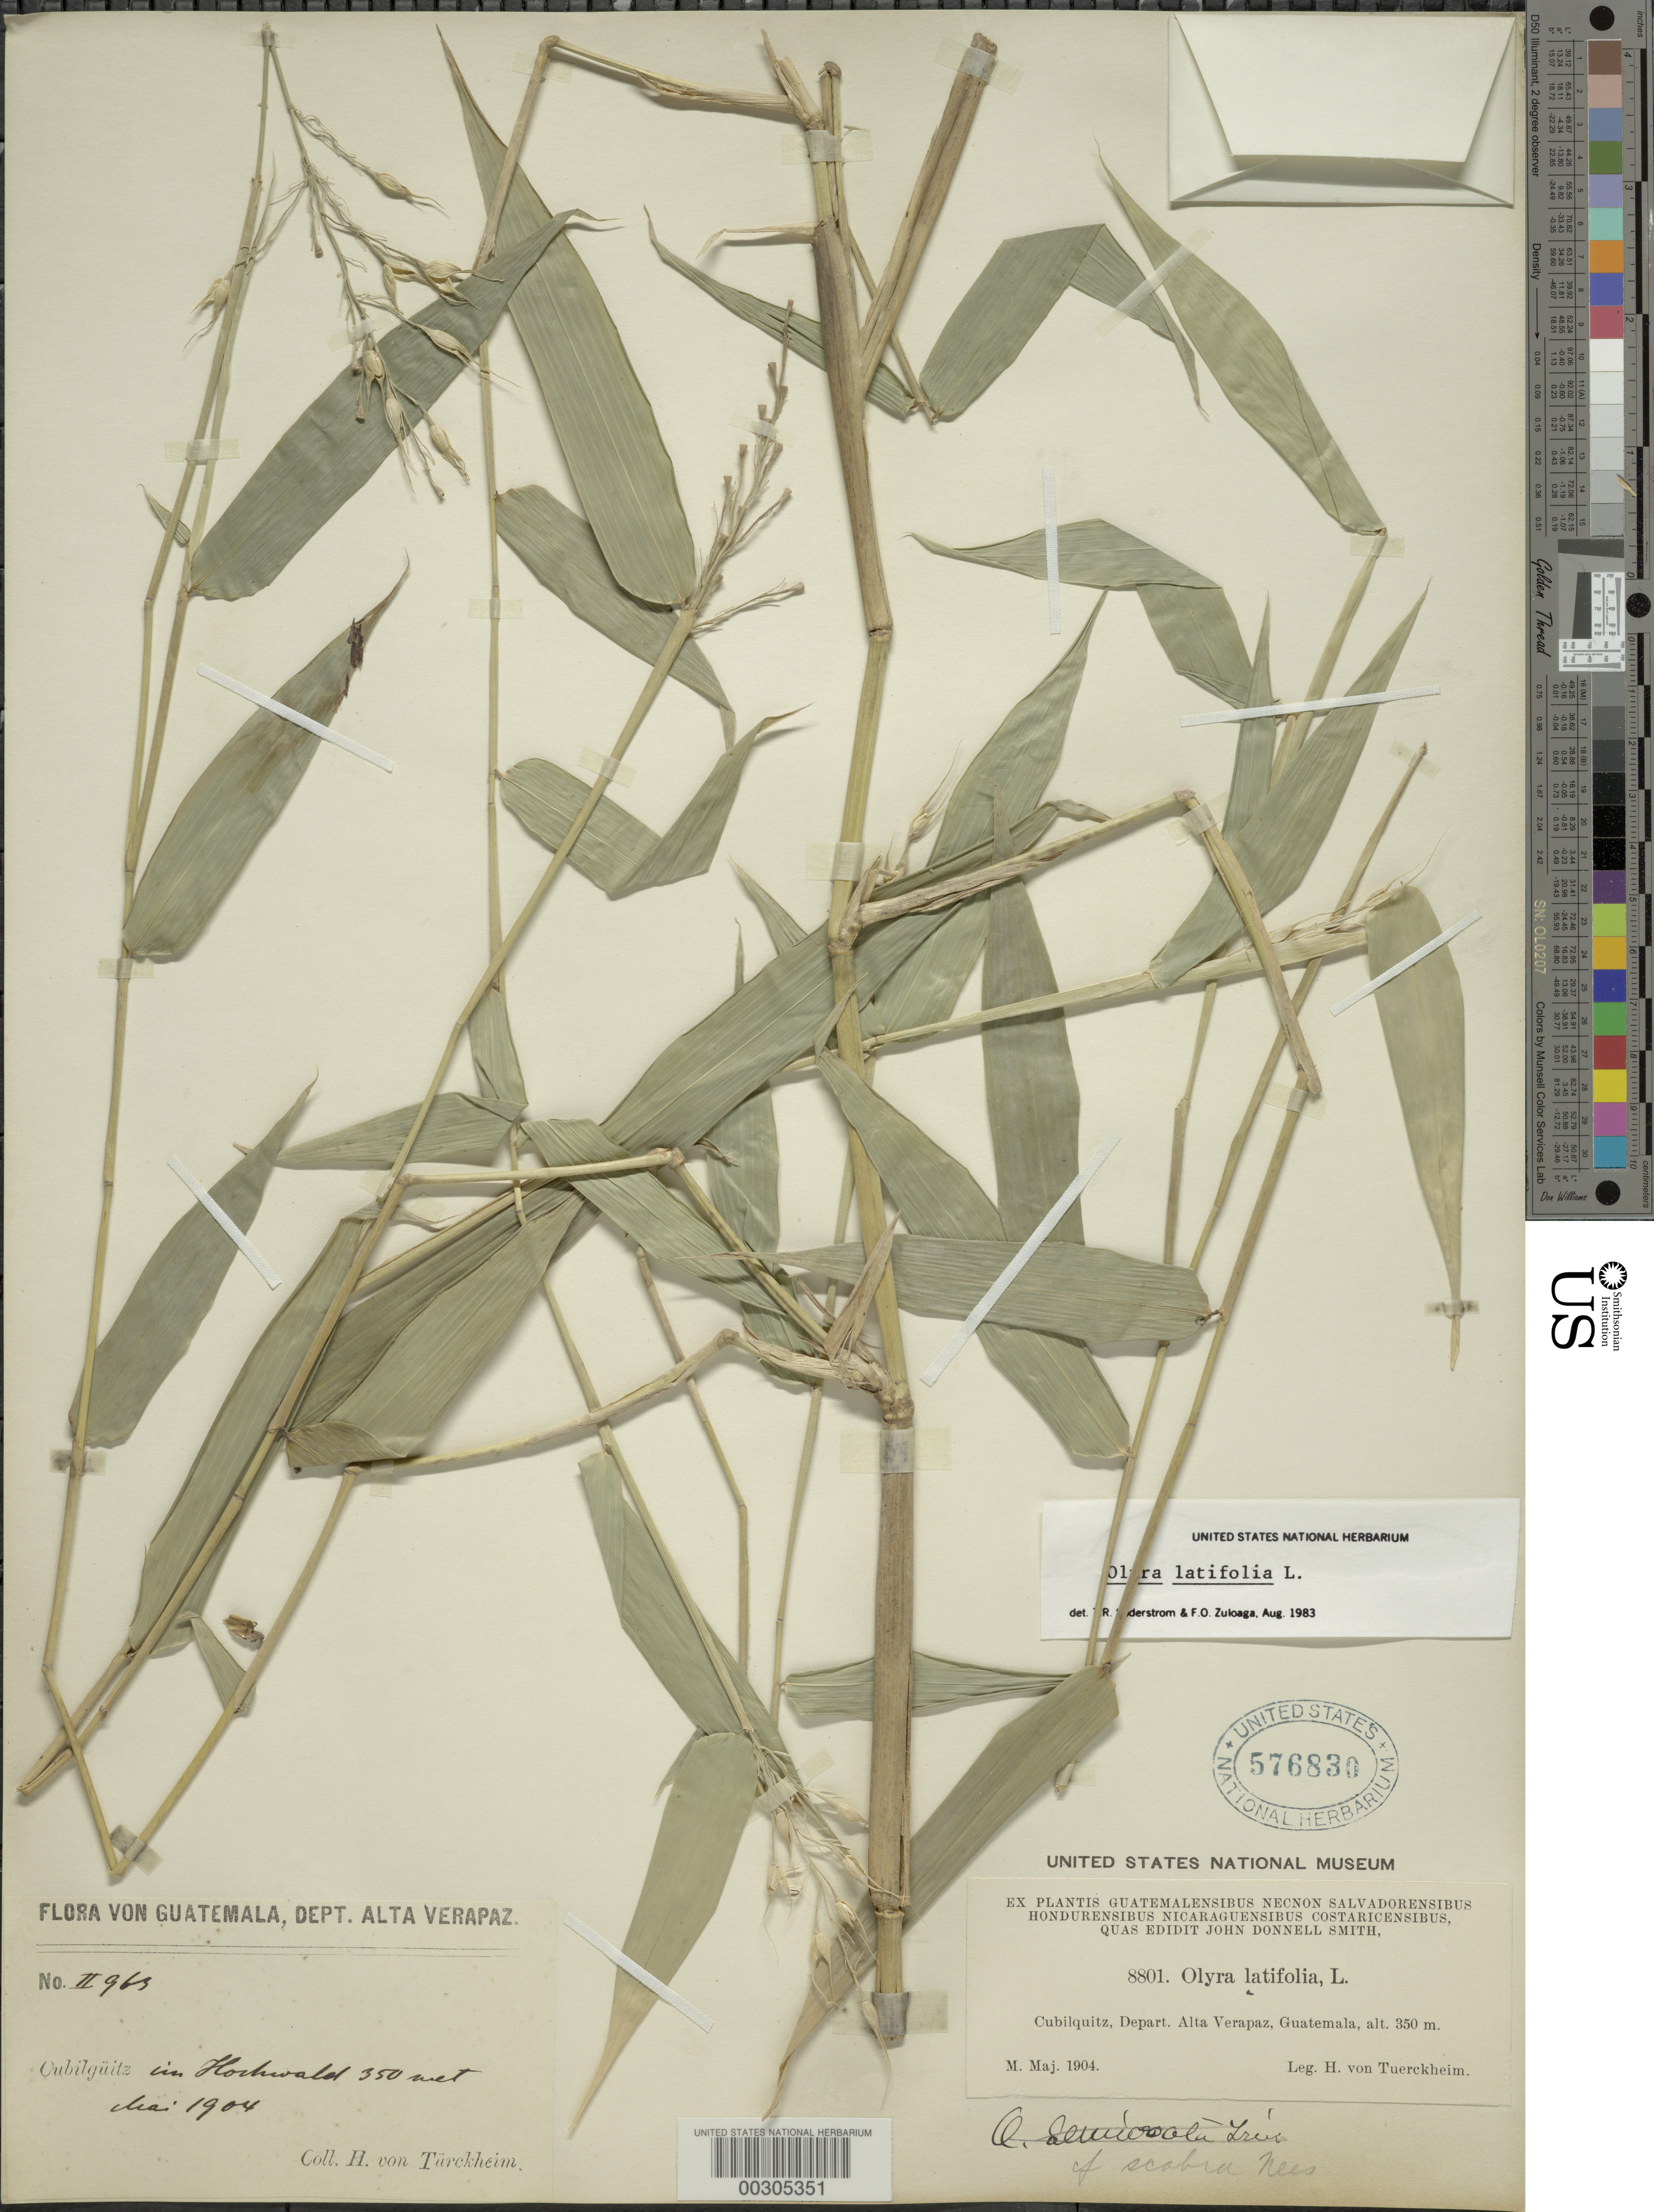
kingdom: Plantae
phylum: Tracheophyta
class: Liliopsida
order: Poales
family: Poaceae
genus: Olyra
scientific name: Olyra latifolia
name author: L.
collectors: H. von Türckheim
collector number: Ii-963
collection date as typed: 1904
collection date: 1904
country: Guatemala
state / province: Alta Verapaz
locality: Cubilquitz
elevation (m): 350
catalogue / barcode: US 576830